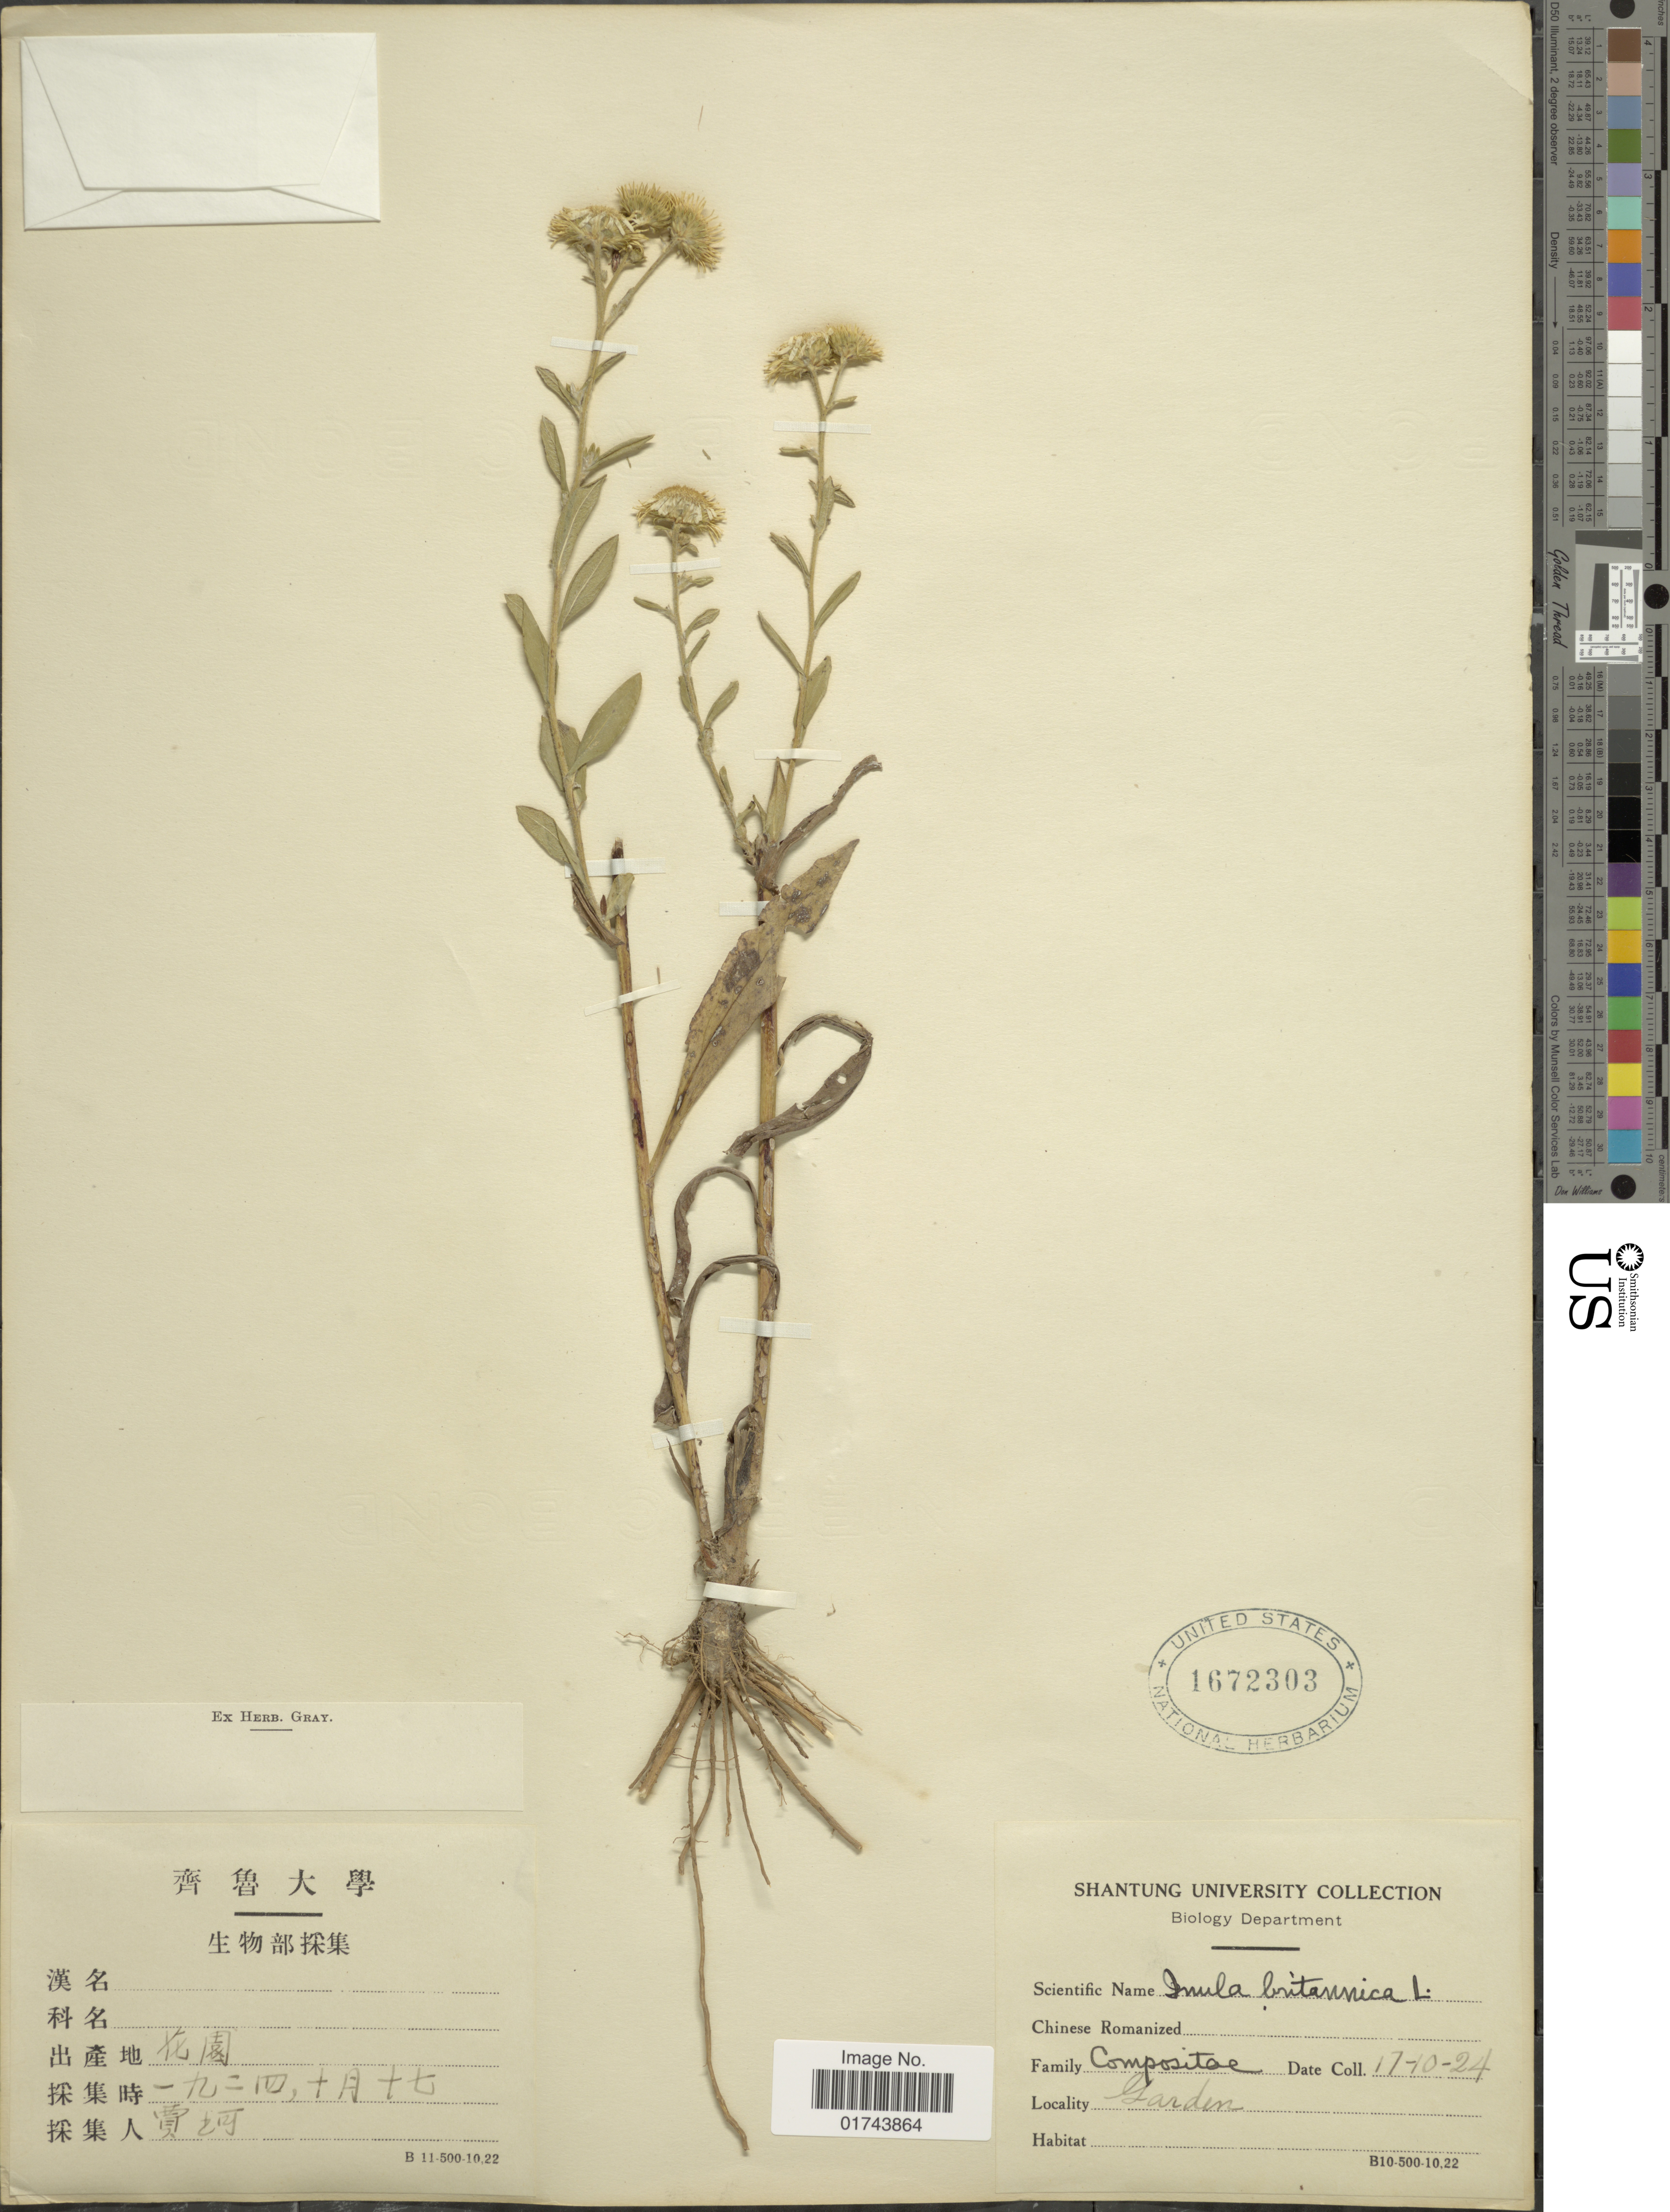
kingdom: Plantae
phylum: Tracheophyta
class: Magnoliopsida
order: Asterales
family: Asteraceae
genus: Inula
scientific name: Inula britannica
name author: L.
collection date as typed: Transcribed d/m/y: 17/10/24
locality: Garden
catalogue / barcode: US 1672303